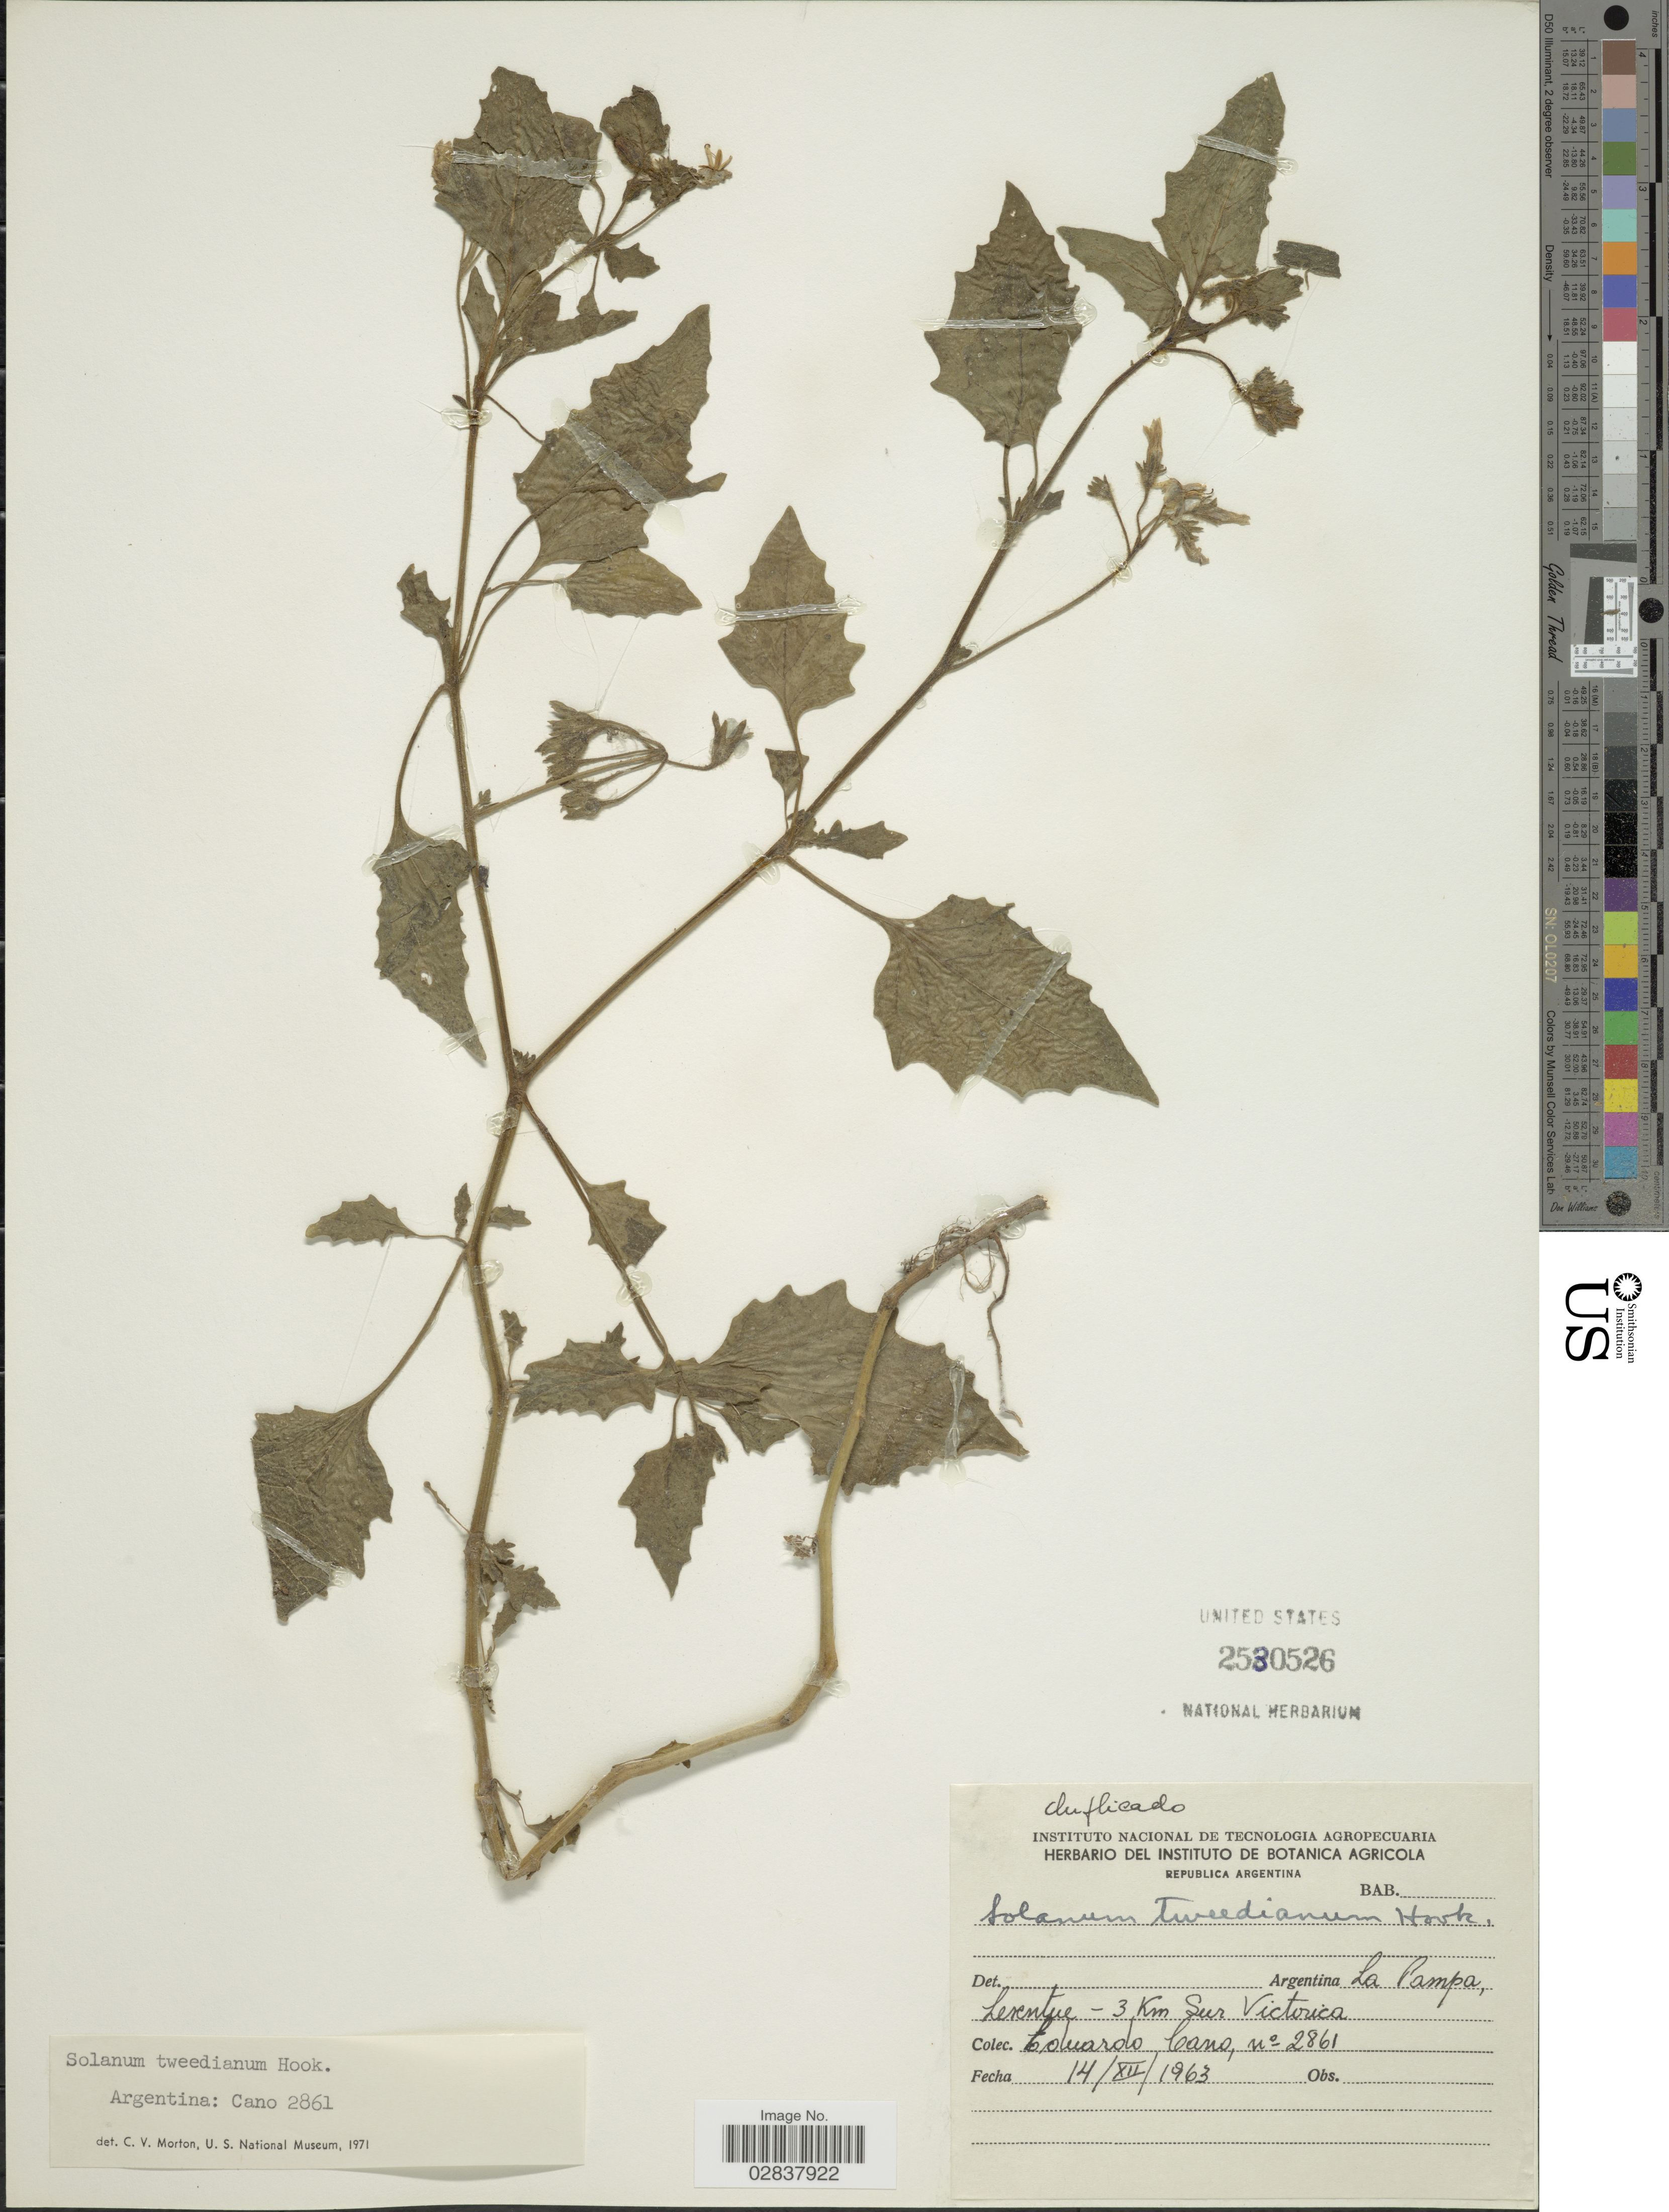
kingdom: Plantae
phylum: Tracheophyta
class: Magnoliopsida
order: Solanales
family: Solanaceae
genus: Solanum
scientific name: Solanum tweedianum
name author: Hook.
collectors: E. Cano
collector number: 2861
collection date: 1963-12-14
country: Argentina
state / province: La Pampa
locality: Leventue, 3 Km Sur Victoria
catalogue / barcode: US 2530526